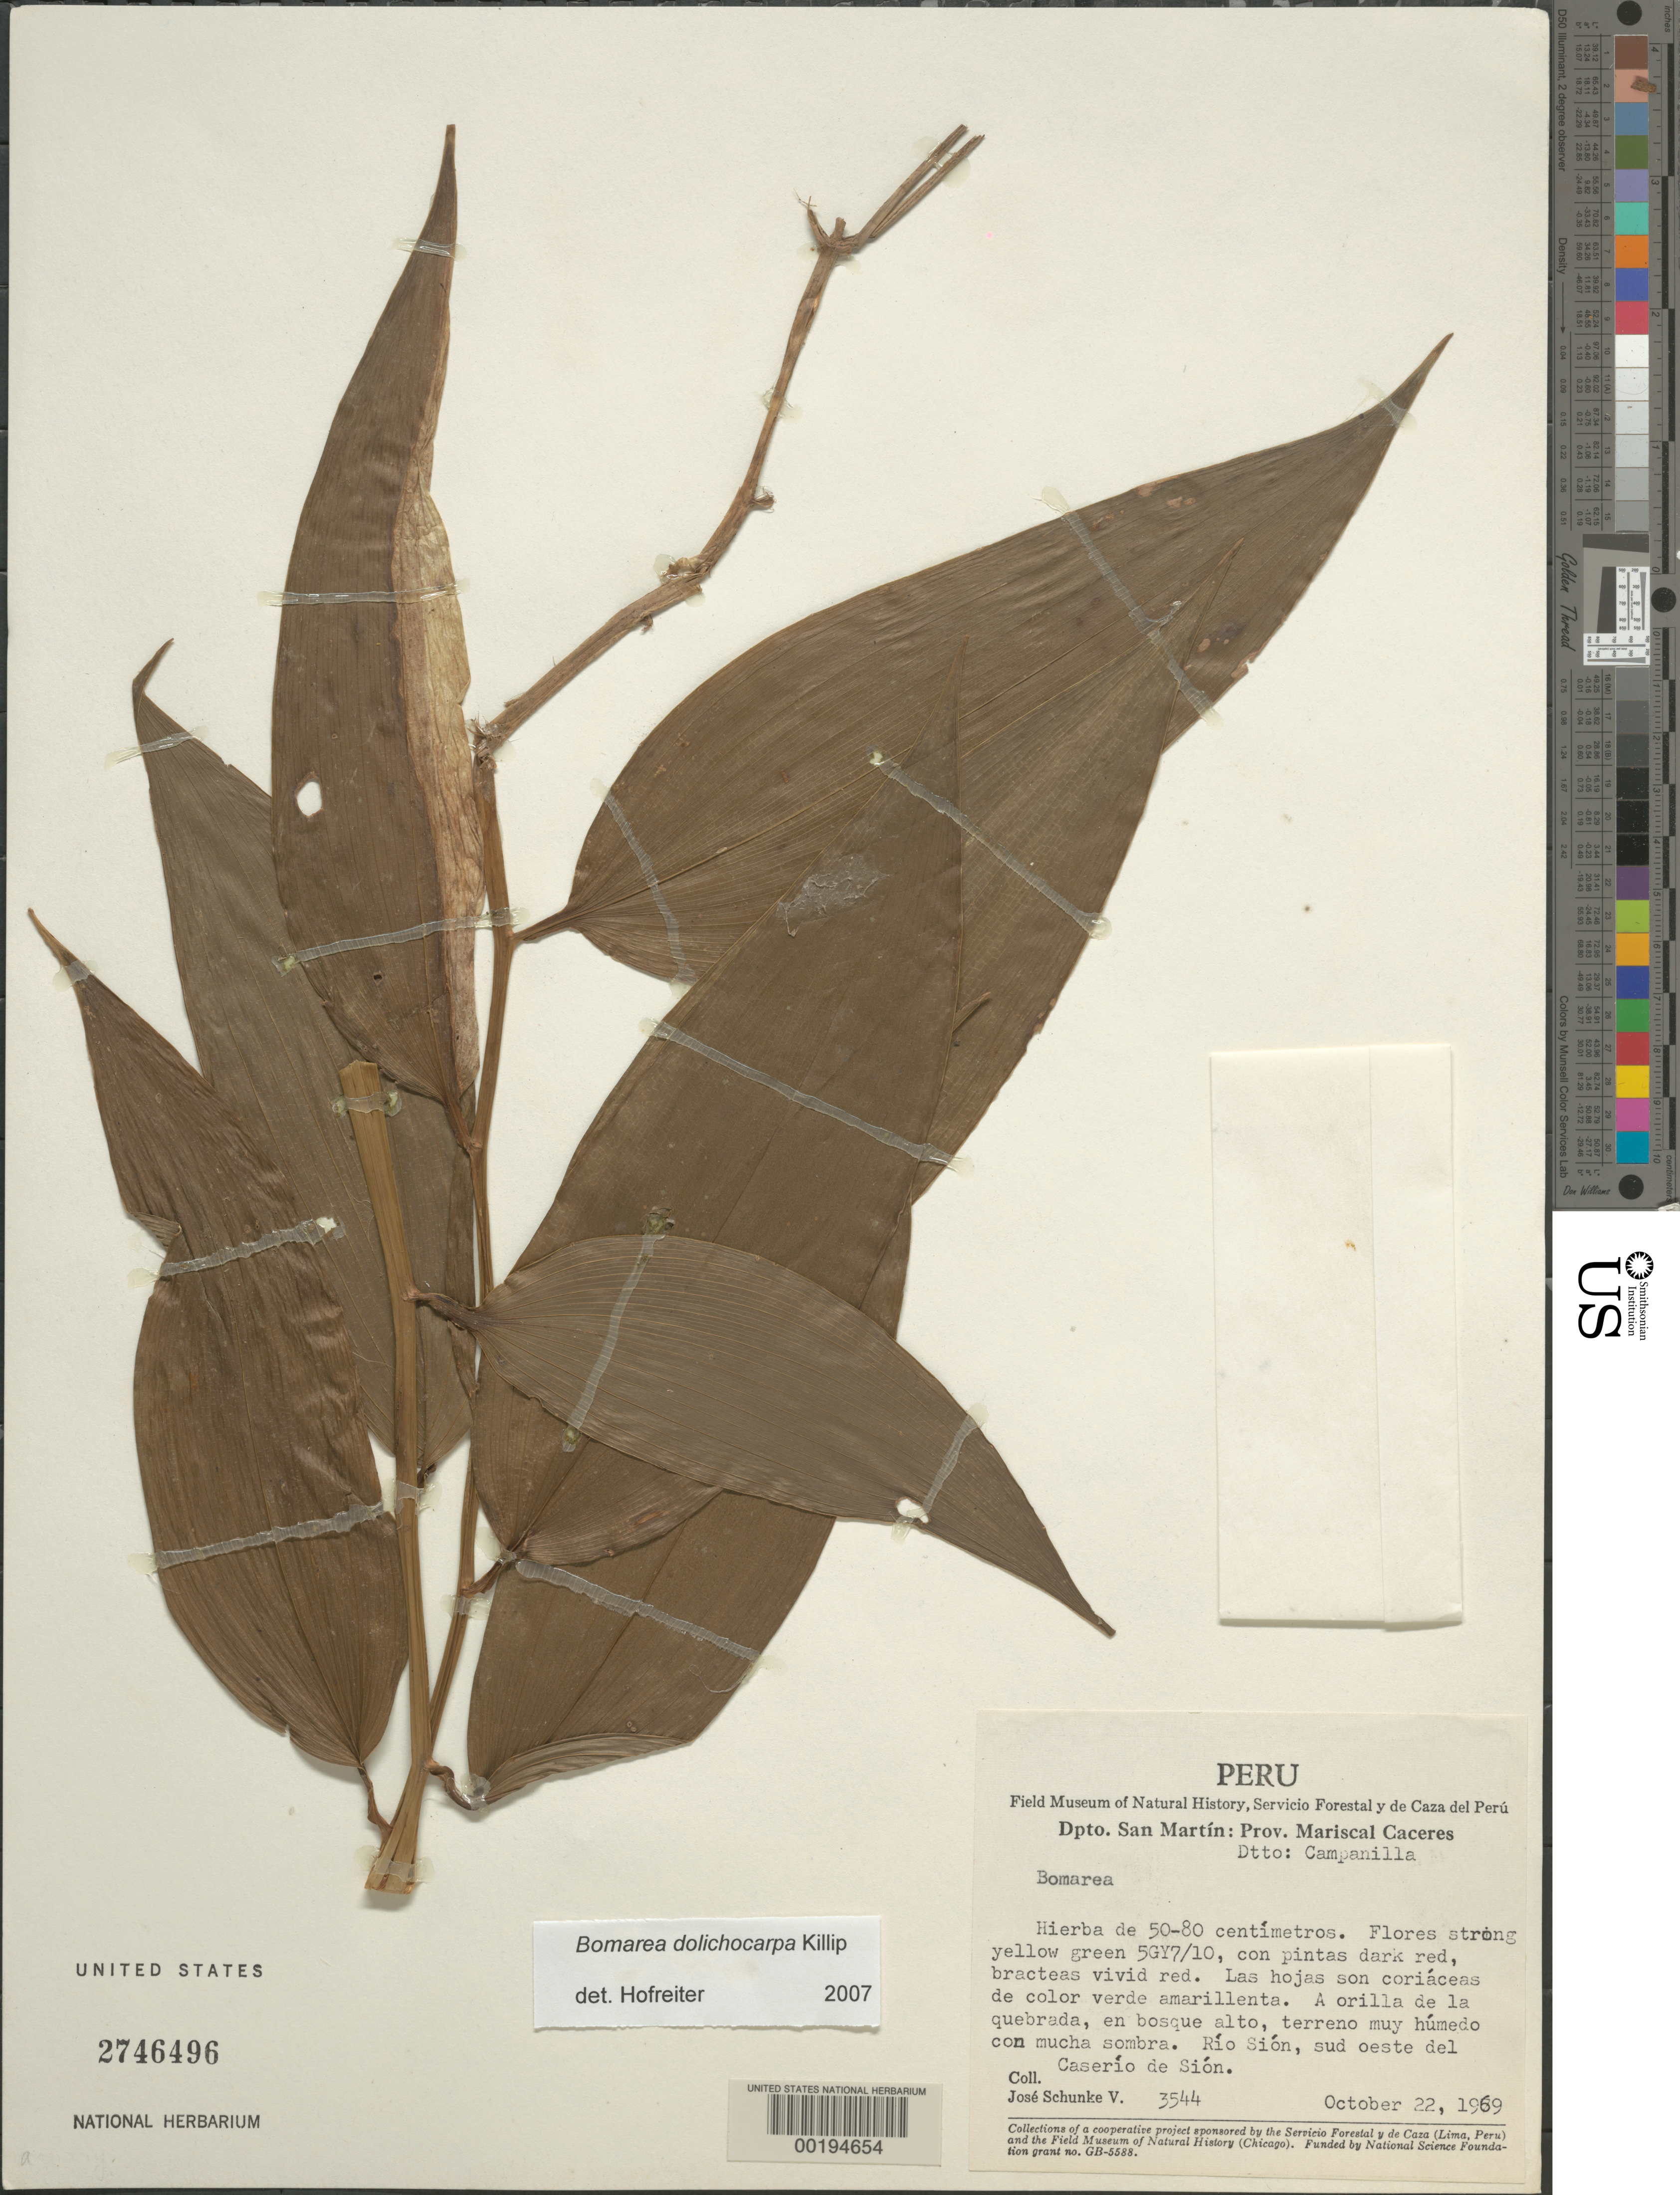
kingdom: Plantae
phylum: Tracheophyta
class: Liliopsida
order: Liliales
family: Alstroemeriaceae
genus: Bomarea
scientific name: Bomarea dolichocarpa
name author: Killip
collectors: J. Schunke Vigo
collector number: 3544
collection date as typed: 22 Oct 1969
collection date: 1969-10-22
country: Peru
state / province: San Martín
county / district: Mariscal Cáceres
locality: Dtto. Campanilla; Rio Sion SE of Caserio de Sion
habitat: Bank of rough ground, tall forest, humid earth with much sunlite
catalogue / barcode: US 2746496